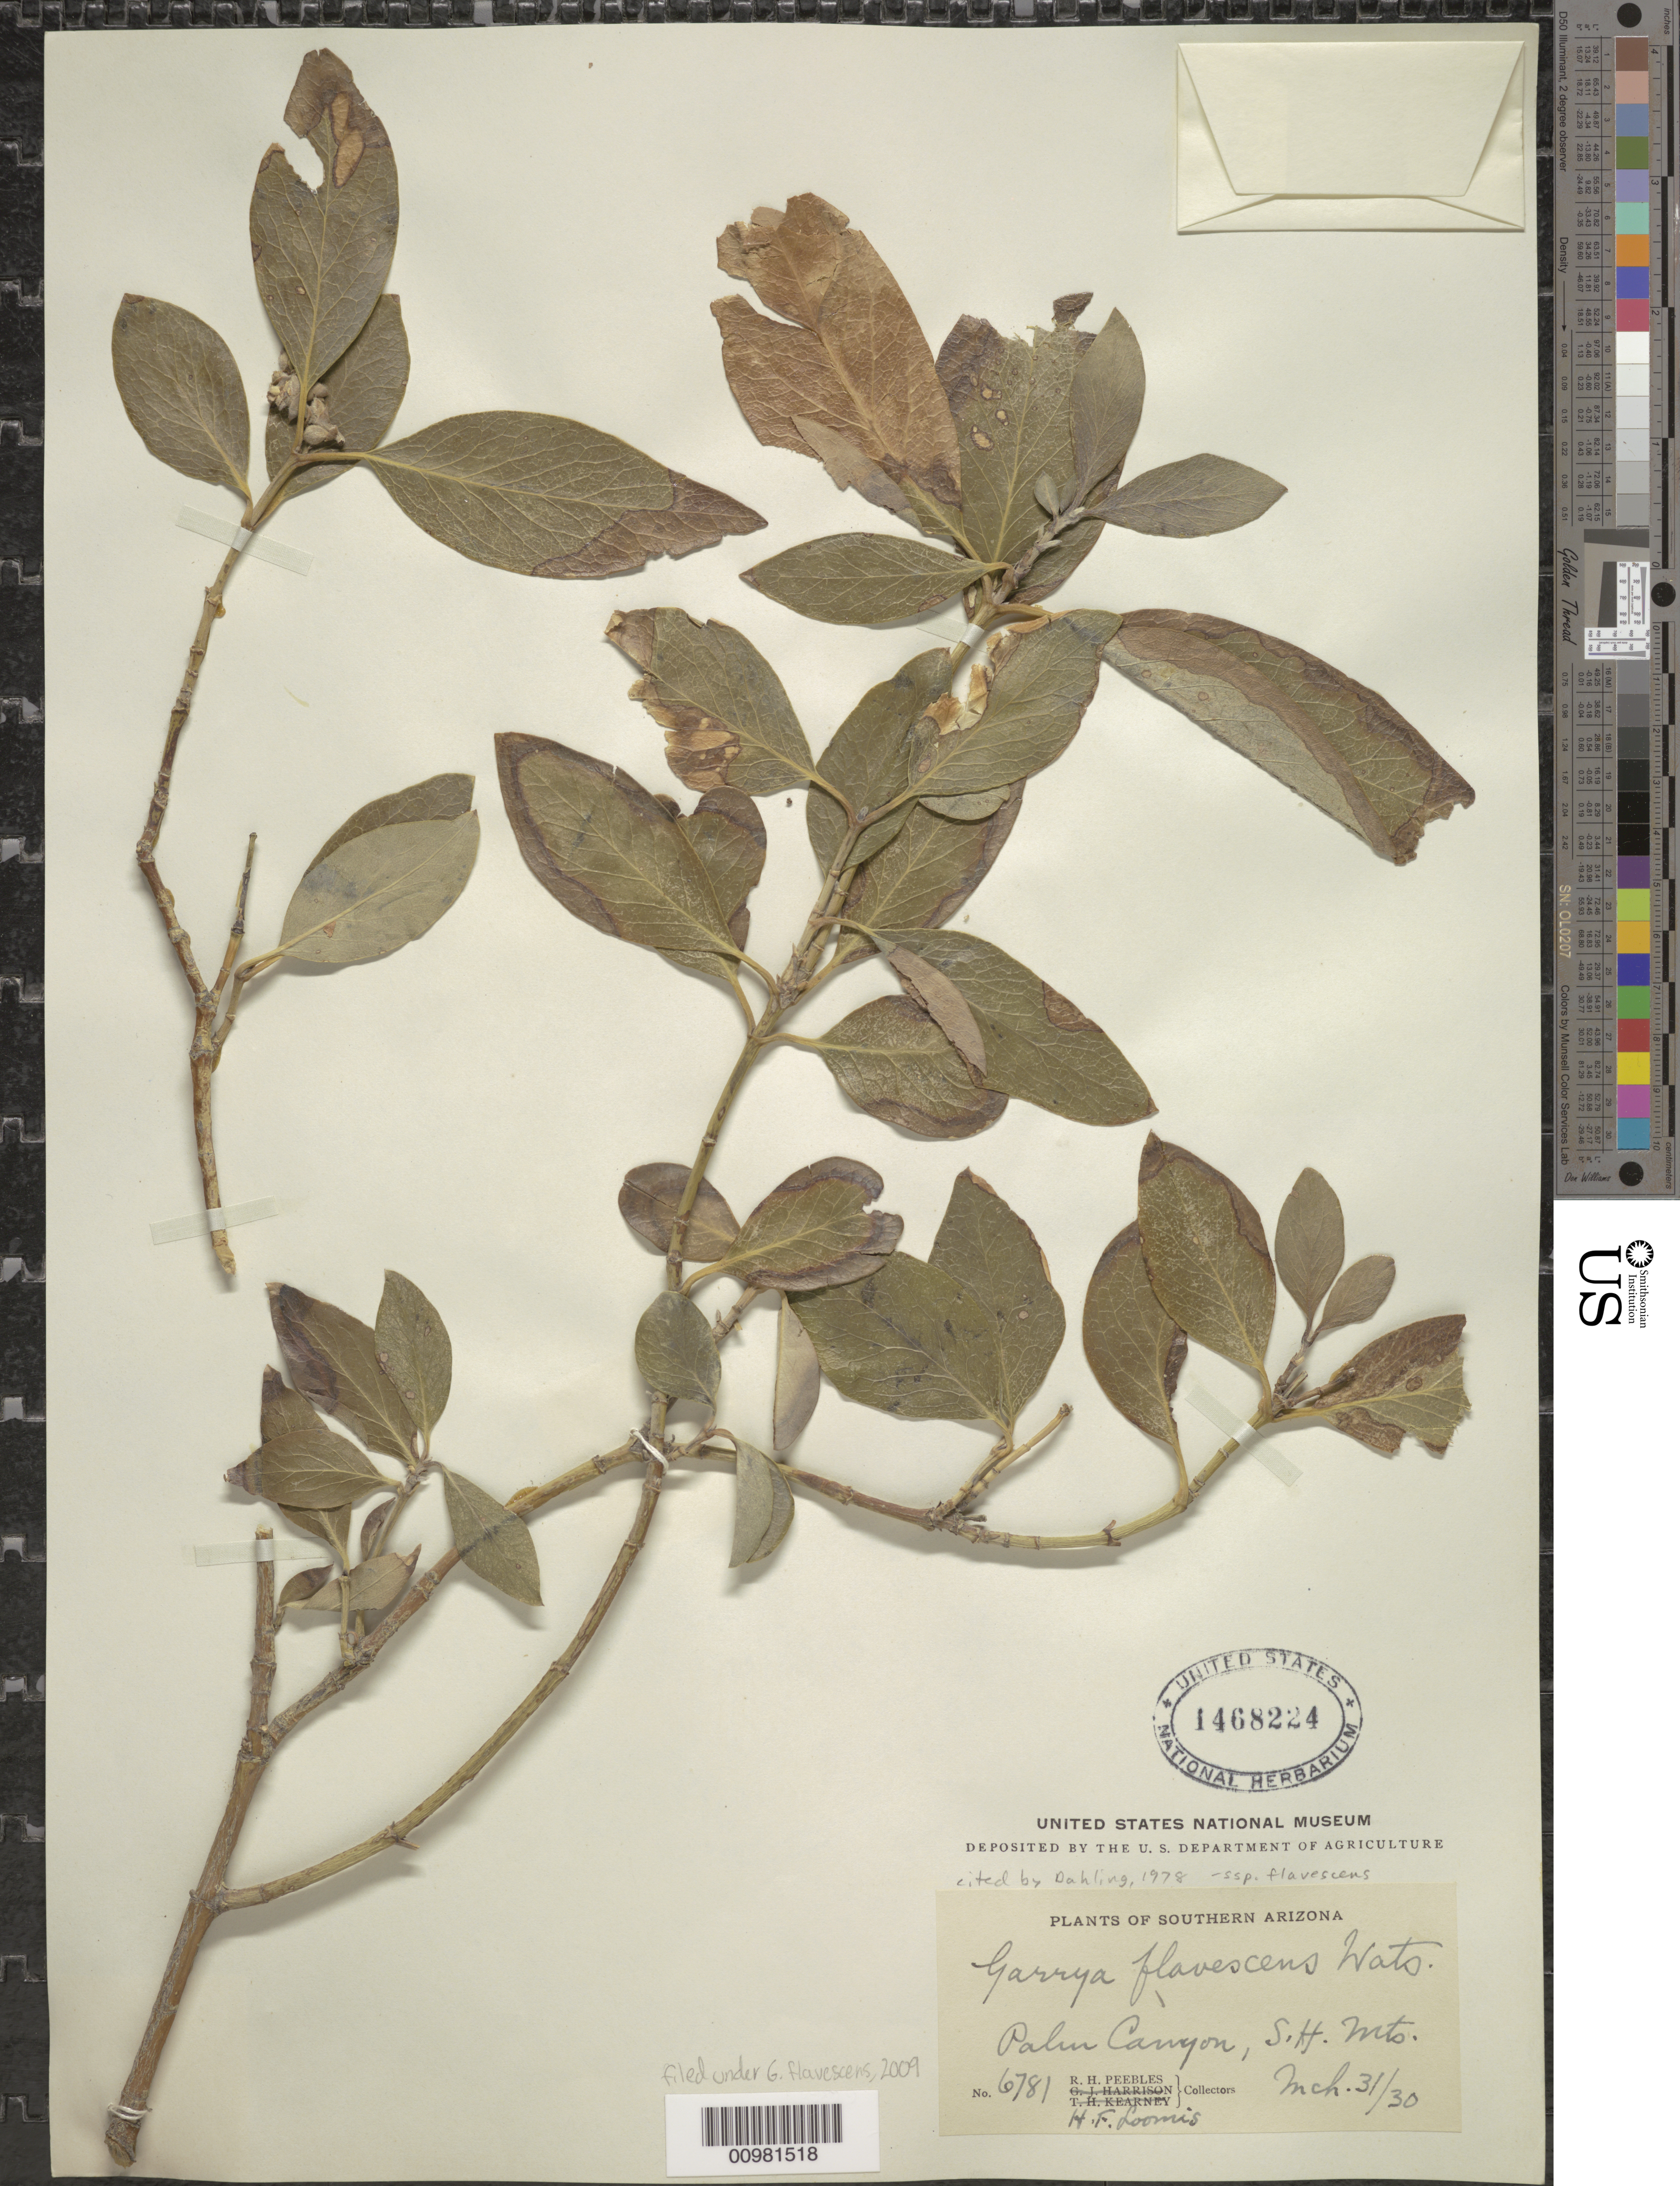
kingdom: Plantae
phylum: Tracheophyta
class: Magnoliopsida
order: Garryales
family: Garryaceae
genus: Garrya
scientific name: Garrya flavescens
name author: S. Watson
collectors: R. H. Peebles & H. F. Loomis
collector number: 6781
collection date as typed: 31 Mar 1930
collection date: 1930-03-31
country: United States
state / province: Arizona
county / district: Yuma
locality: S.H. Mts., Palm Canyon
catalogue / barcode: US 1468224